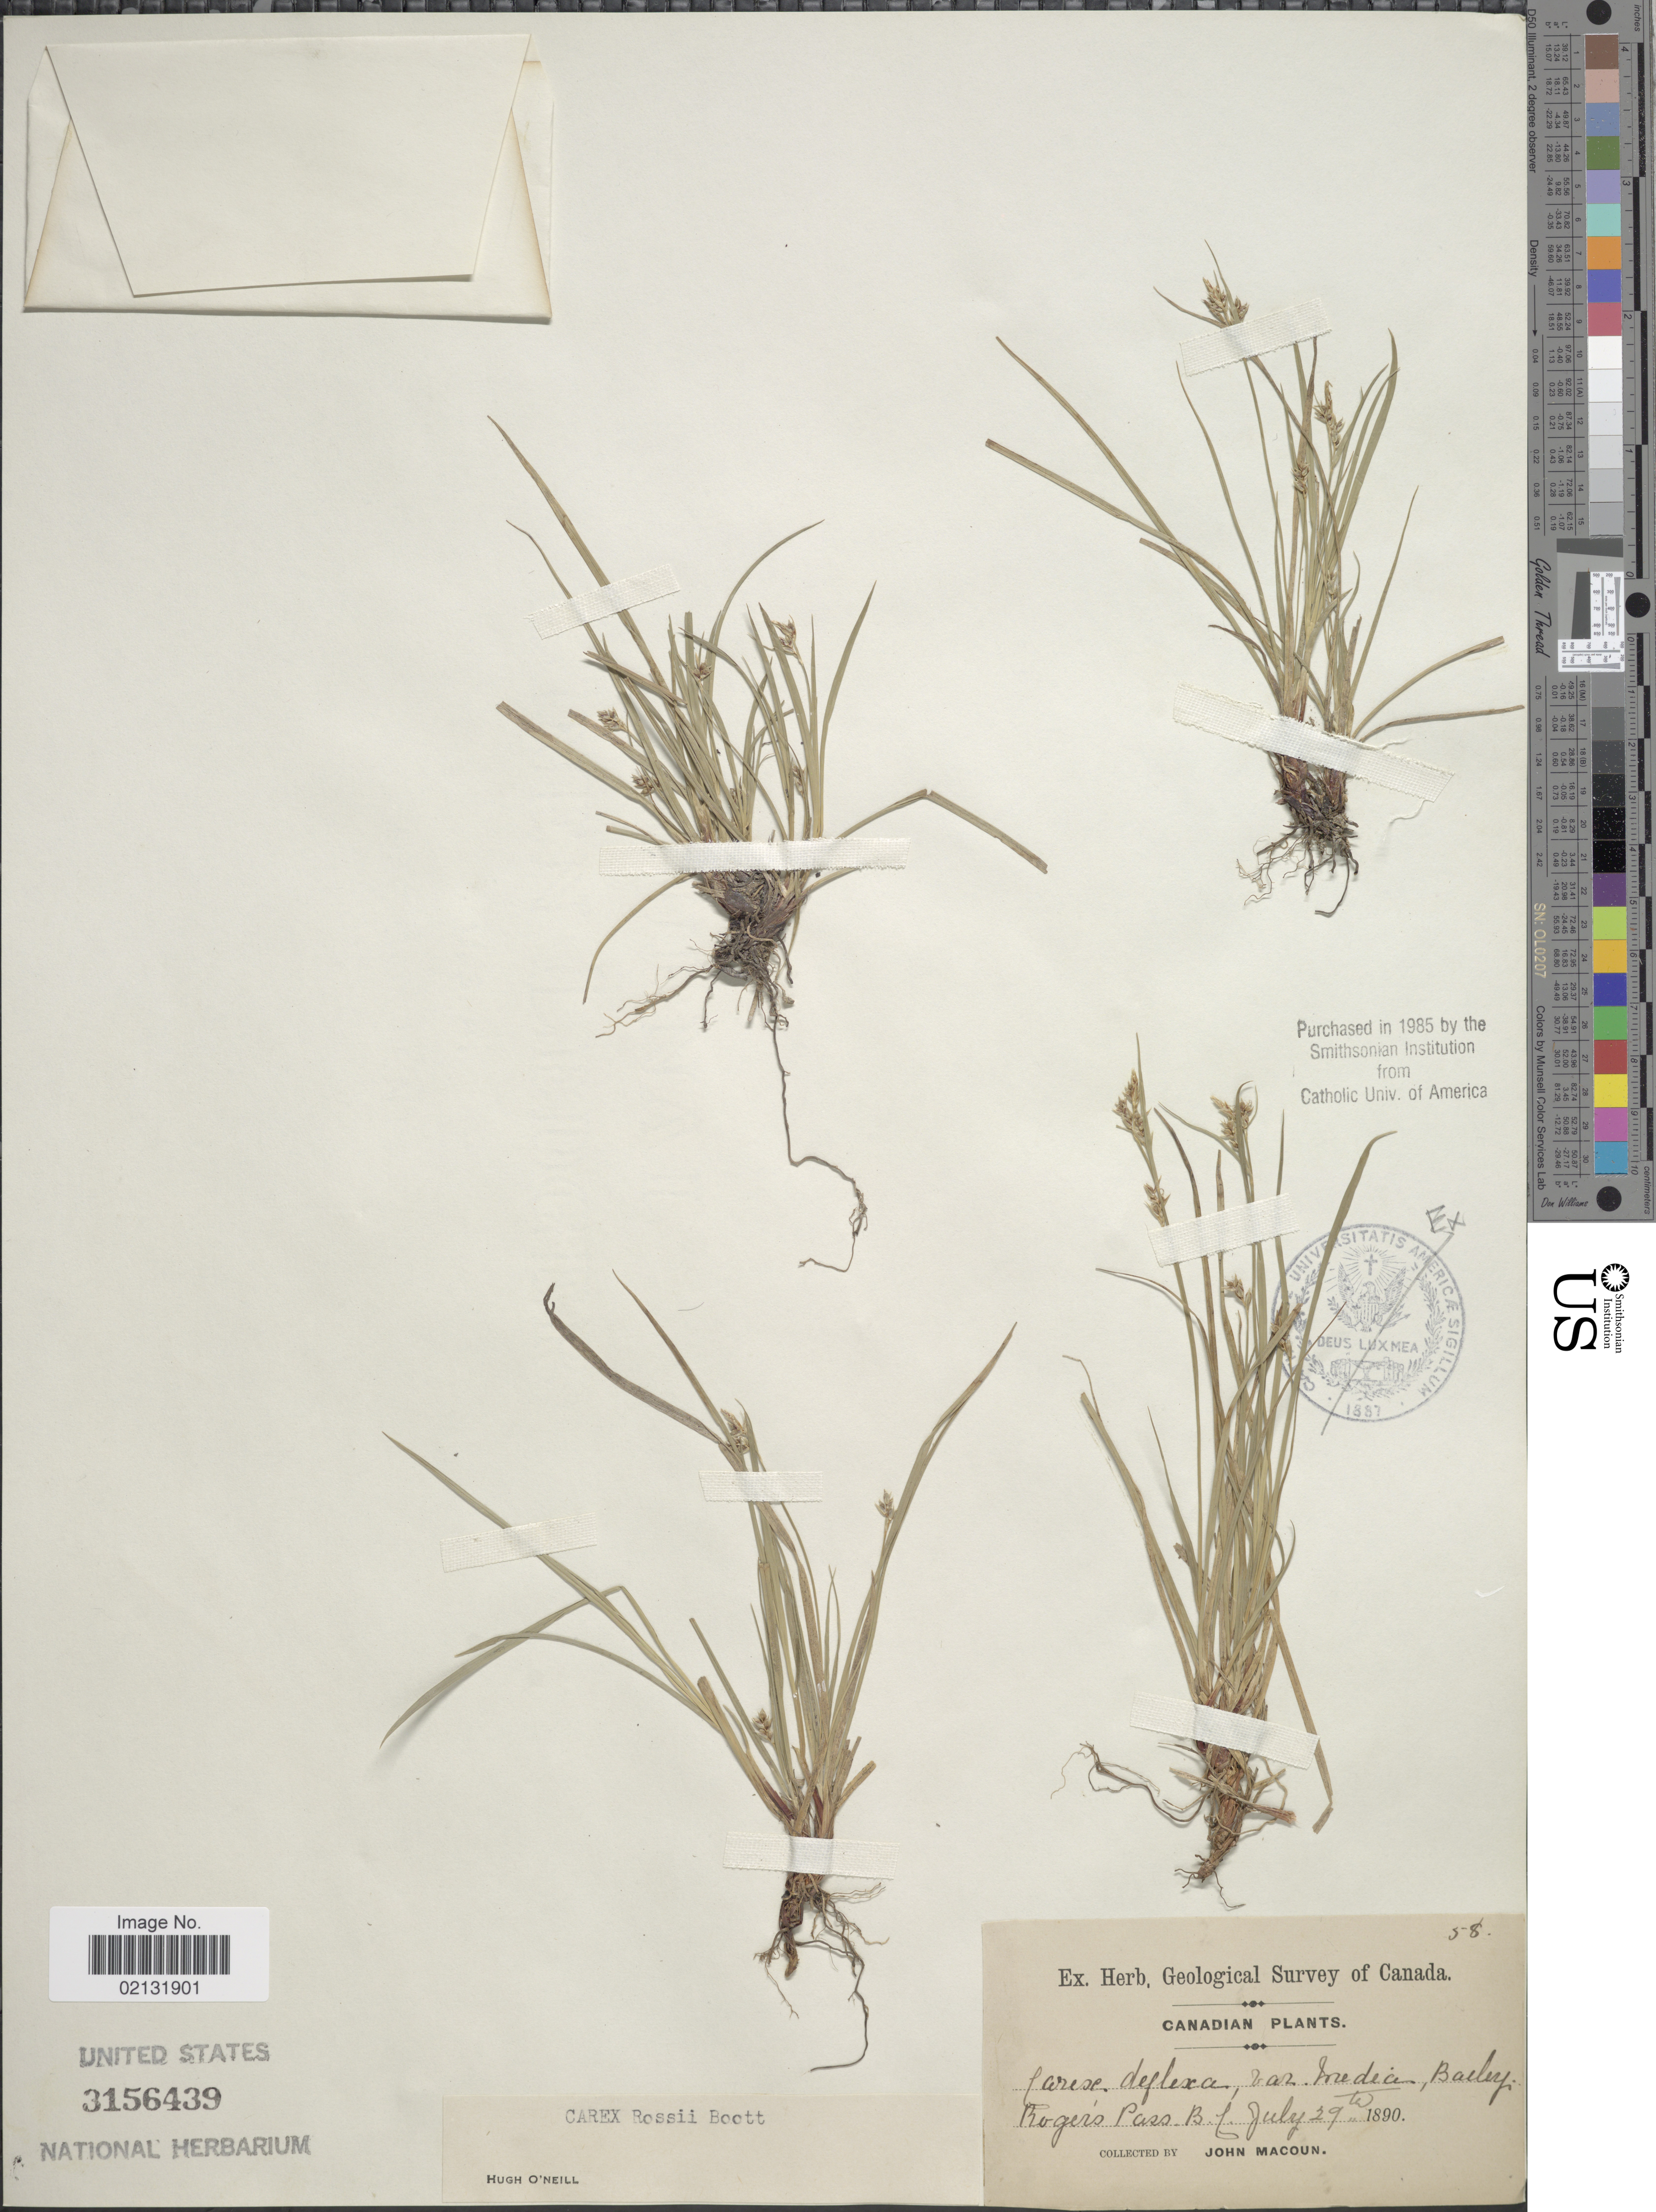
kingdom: Plantae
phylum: Tracheophyta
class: Liliopsida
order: Poales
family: Cyperaceae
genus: Carex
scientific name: Carex rossii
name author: Boott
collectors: J. Macoun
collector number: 58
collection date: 1890-07-29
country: Canada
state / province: British Columbia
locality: Rogers Pass, B.C.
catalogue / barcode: US 3156439